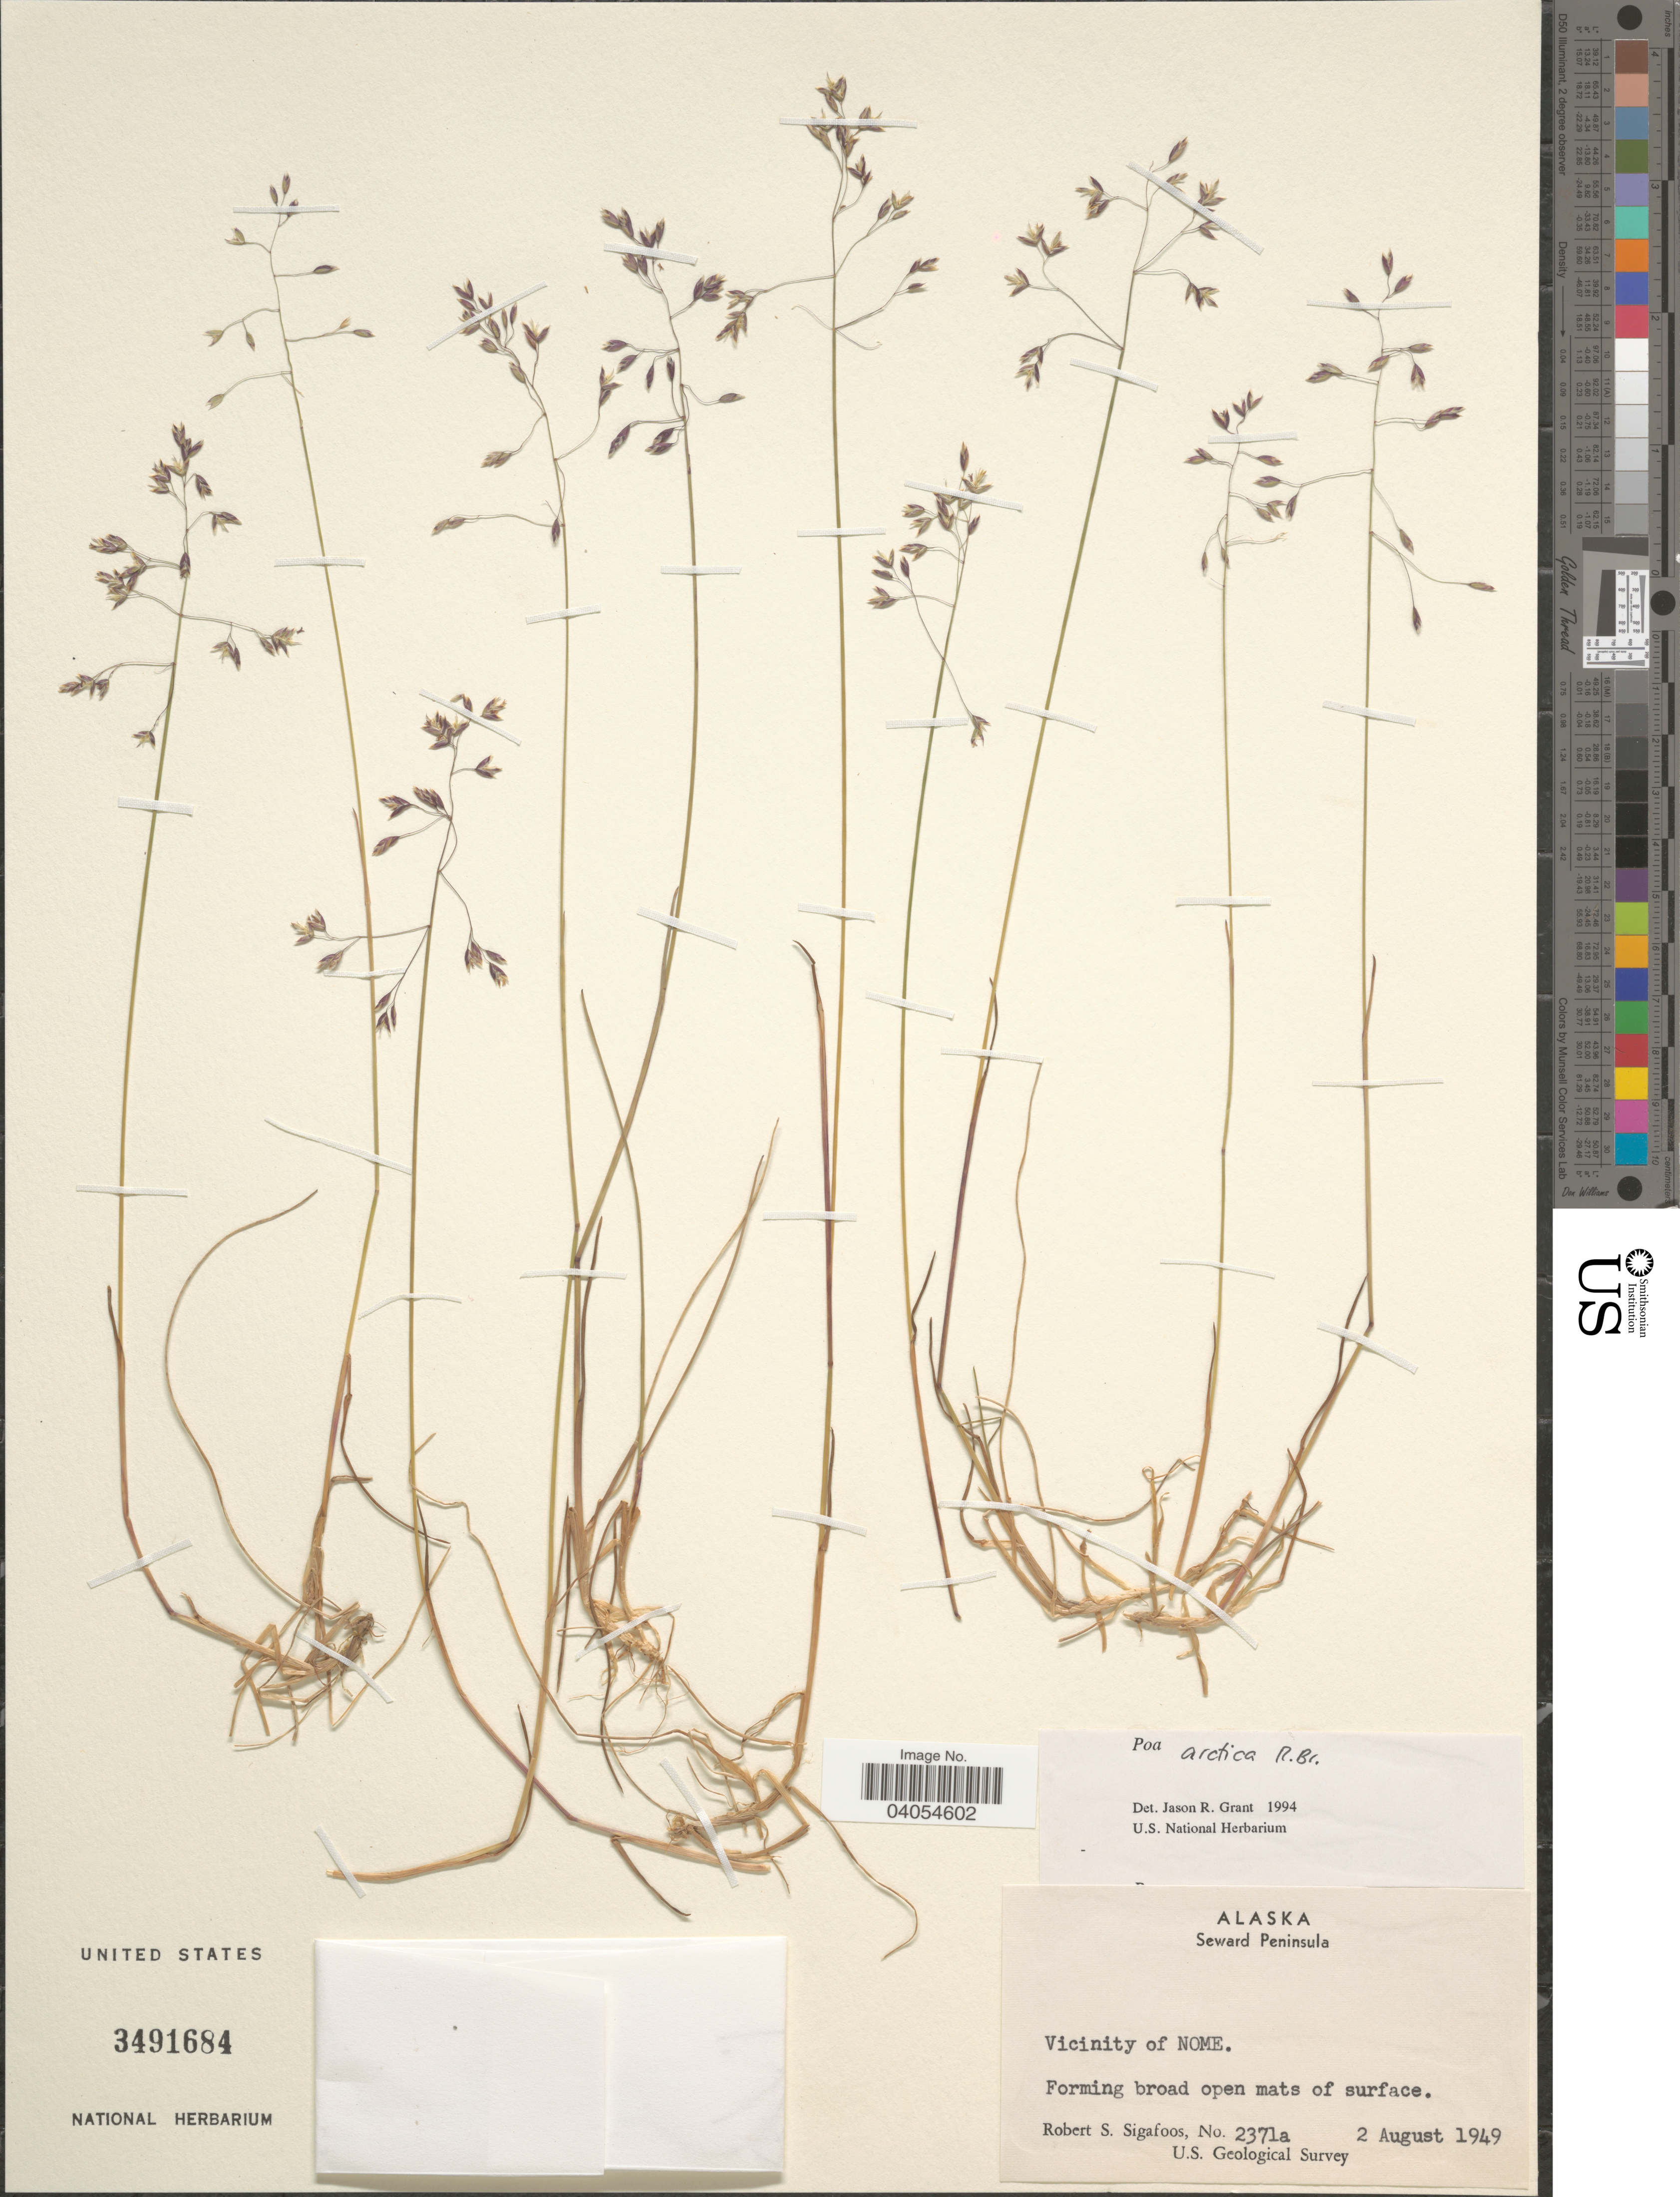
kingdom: Plantae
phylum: Tracheophyta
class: Liliopsida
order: Poales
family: Poaceae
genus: Poa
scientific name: Poa arctica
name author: R. Br.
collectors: R. Sigafoos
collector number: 2371a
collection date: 1949-08-02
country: United States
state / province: Alaska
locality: Seward Peninsula. Vicinity of Nome.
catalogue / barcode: US 3491684